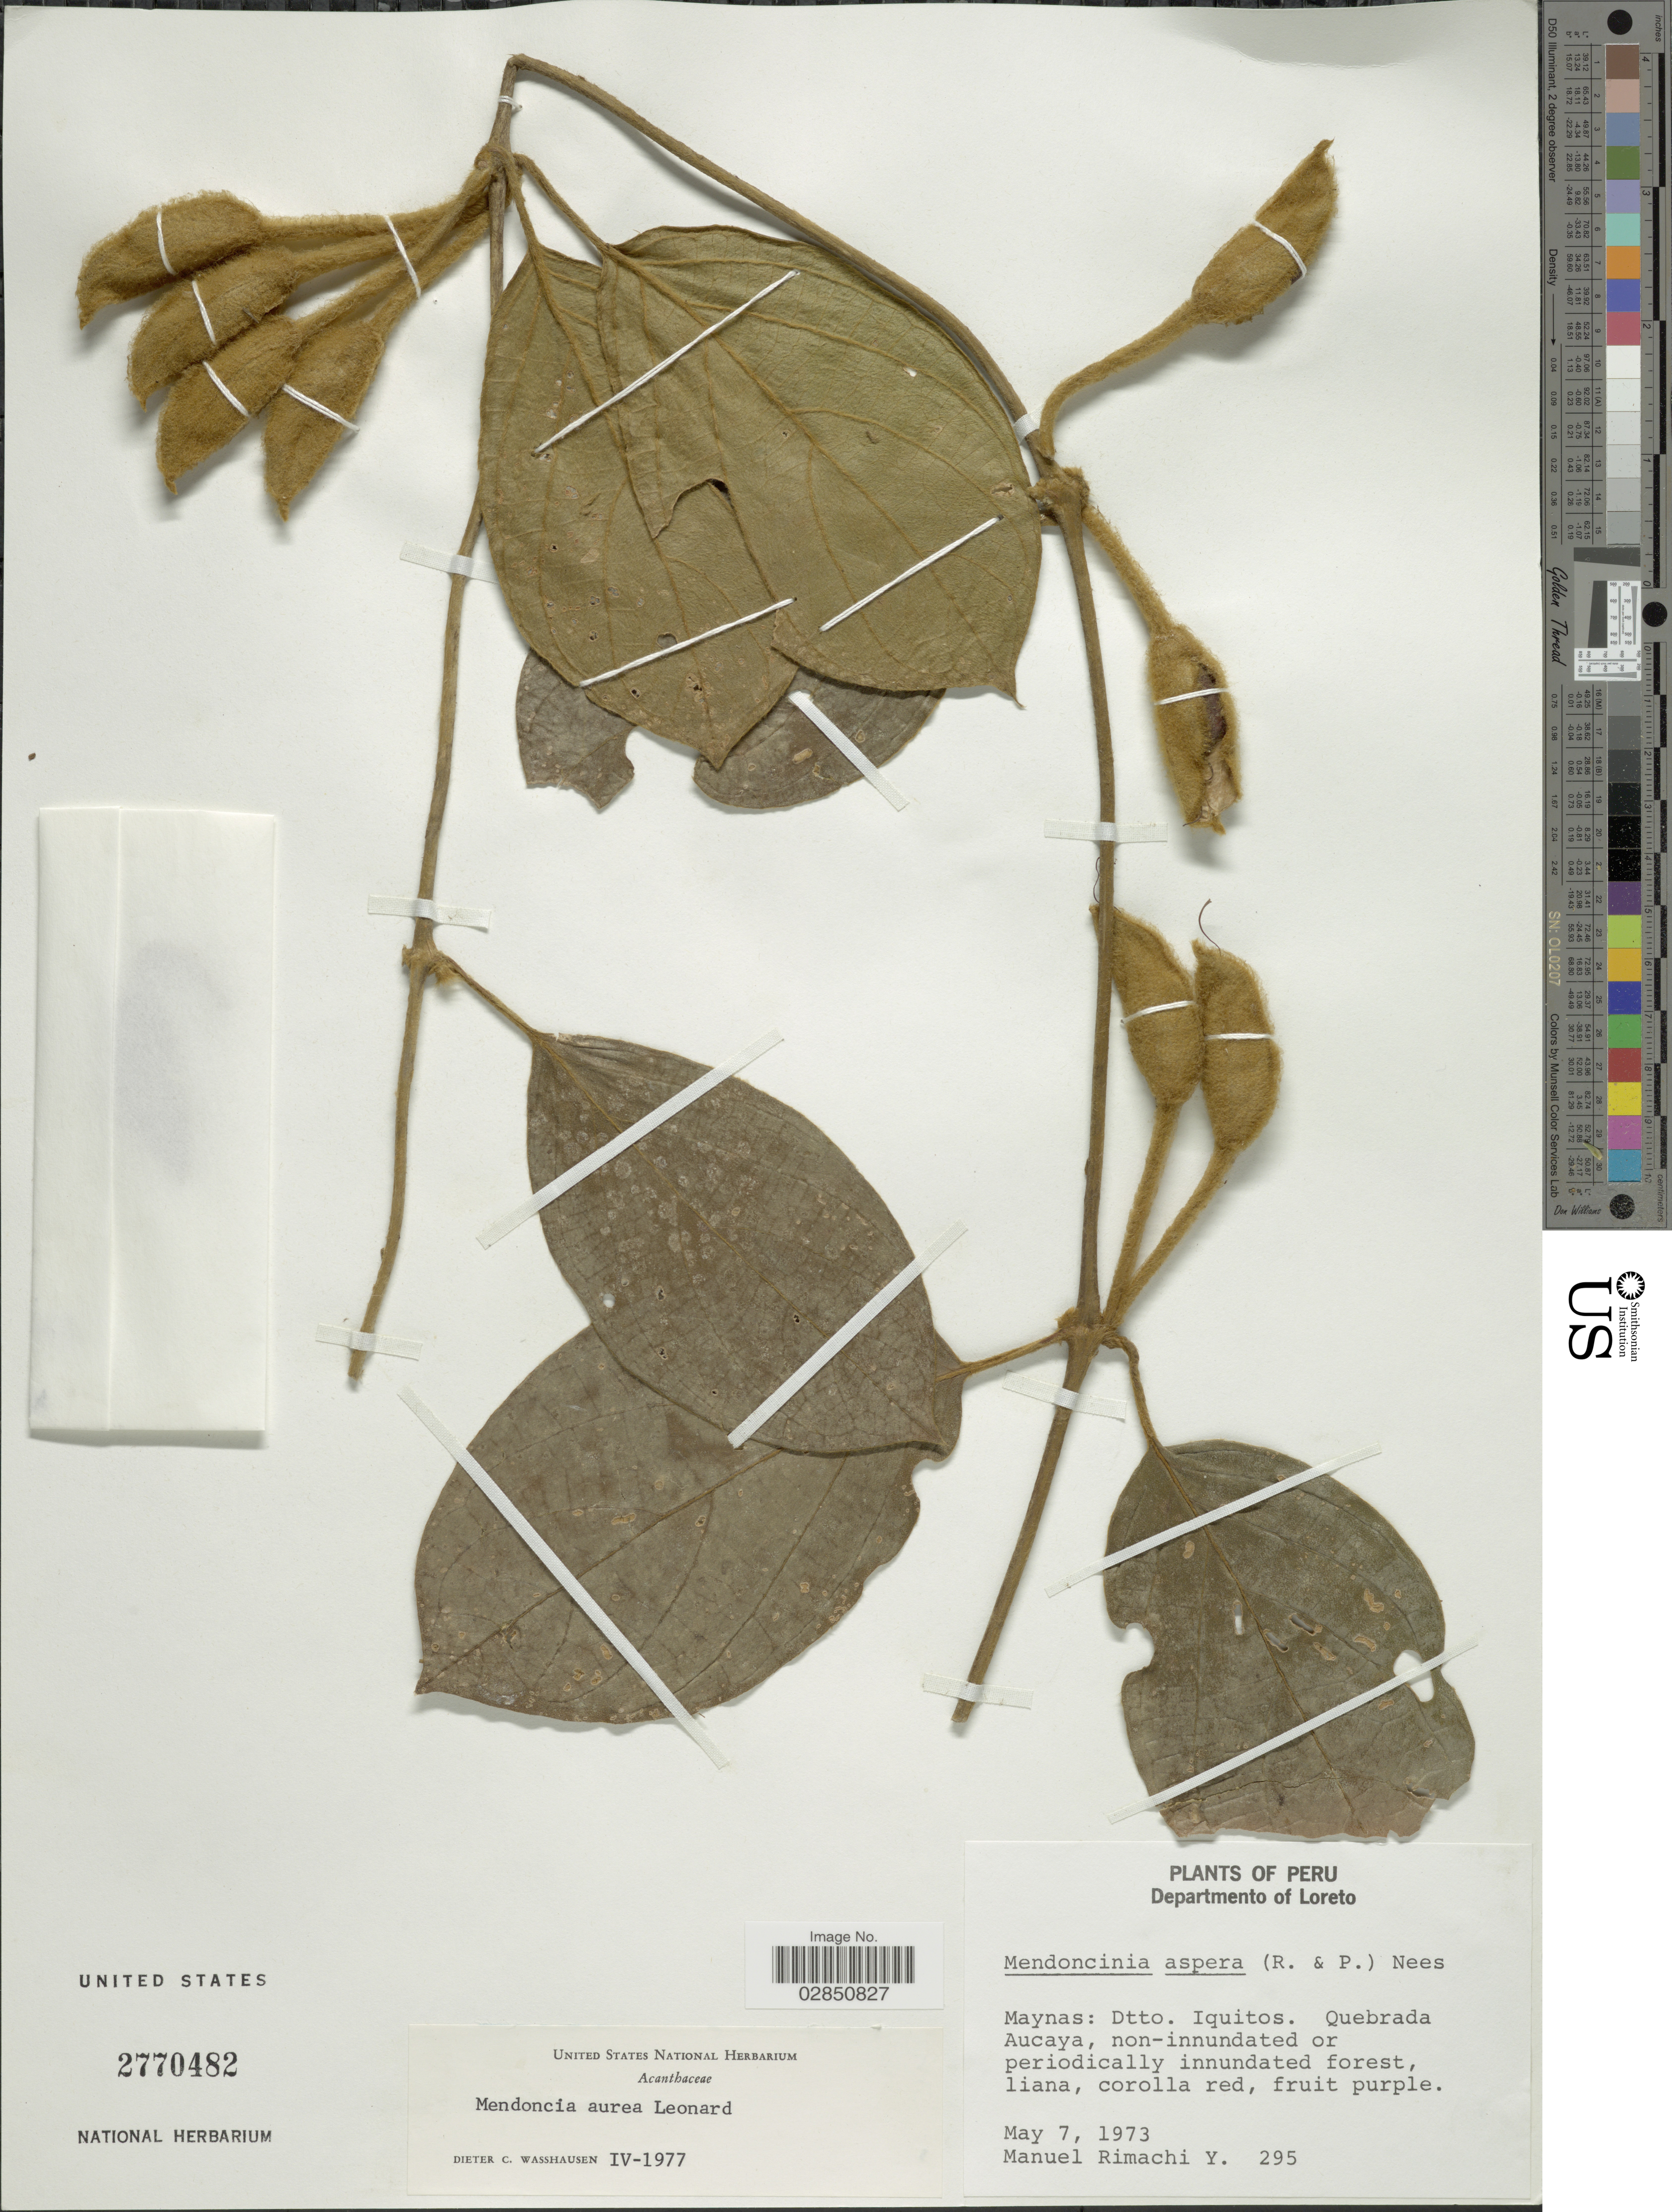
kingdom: Plantae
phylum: Tracheophyta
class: Magnoliopsida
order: Lamiales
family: Acanthaceae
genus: Mendoncia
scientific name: Mendoncia aurea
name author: Leonard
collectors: M. Rimachi Y.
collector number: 295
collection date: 1973-05-07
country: Peru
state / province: Loreto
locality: Maynas: Dtto. Iquitos. Quebrada Aucaya.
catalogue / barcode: US 2770482